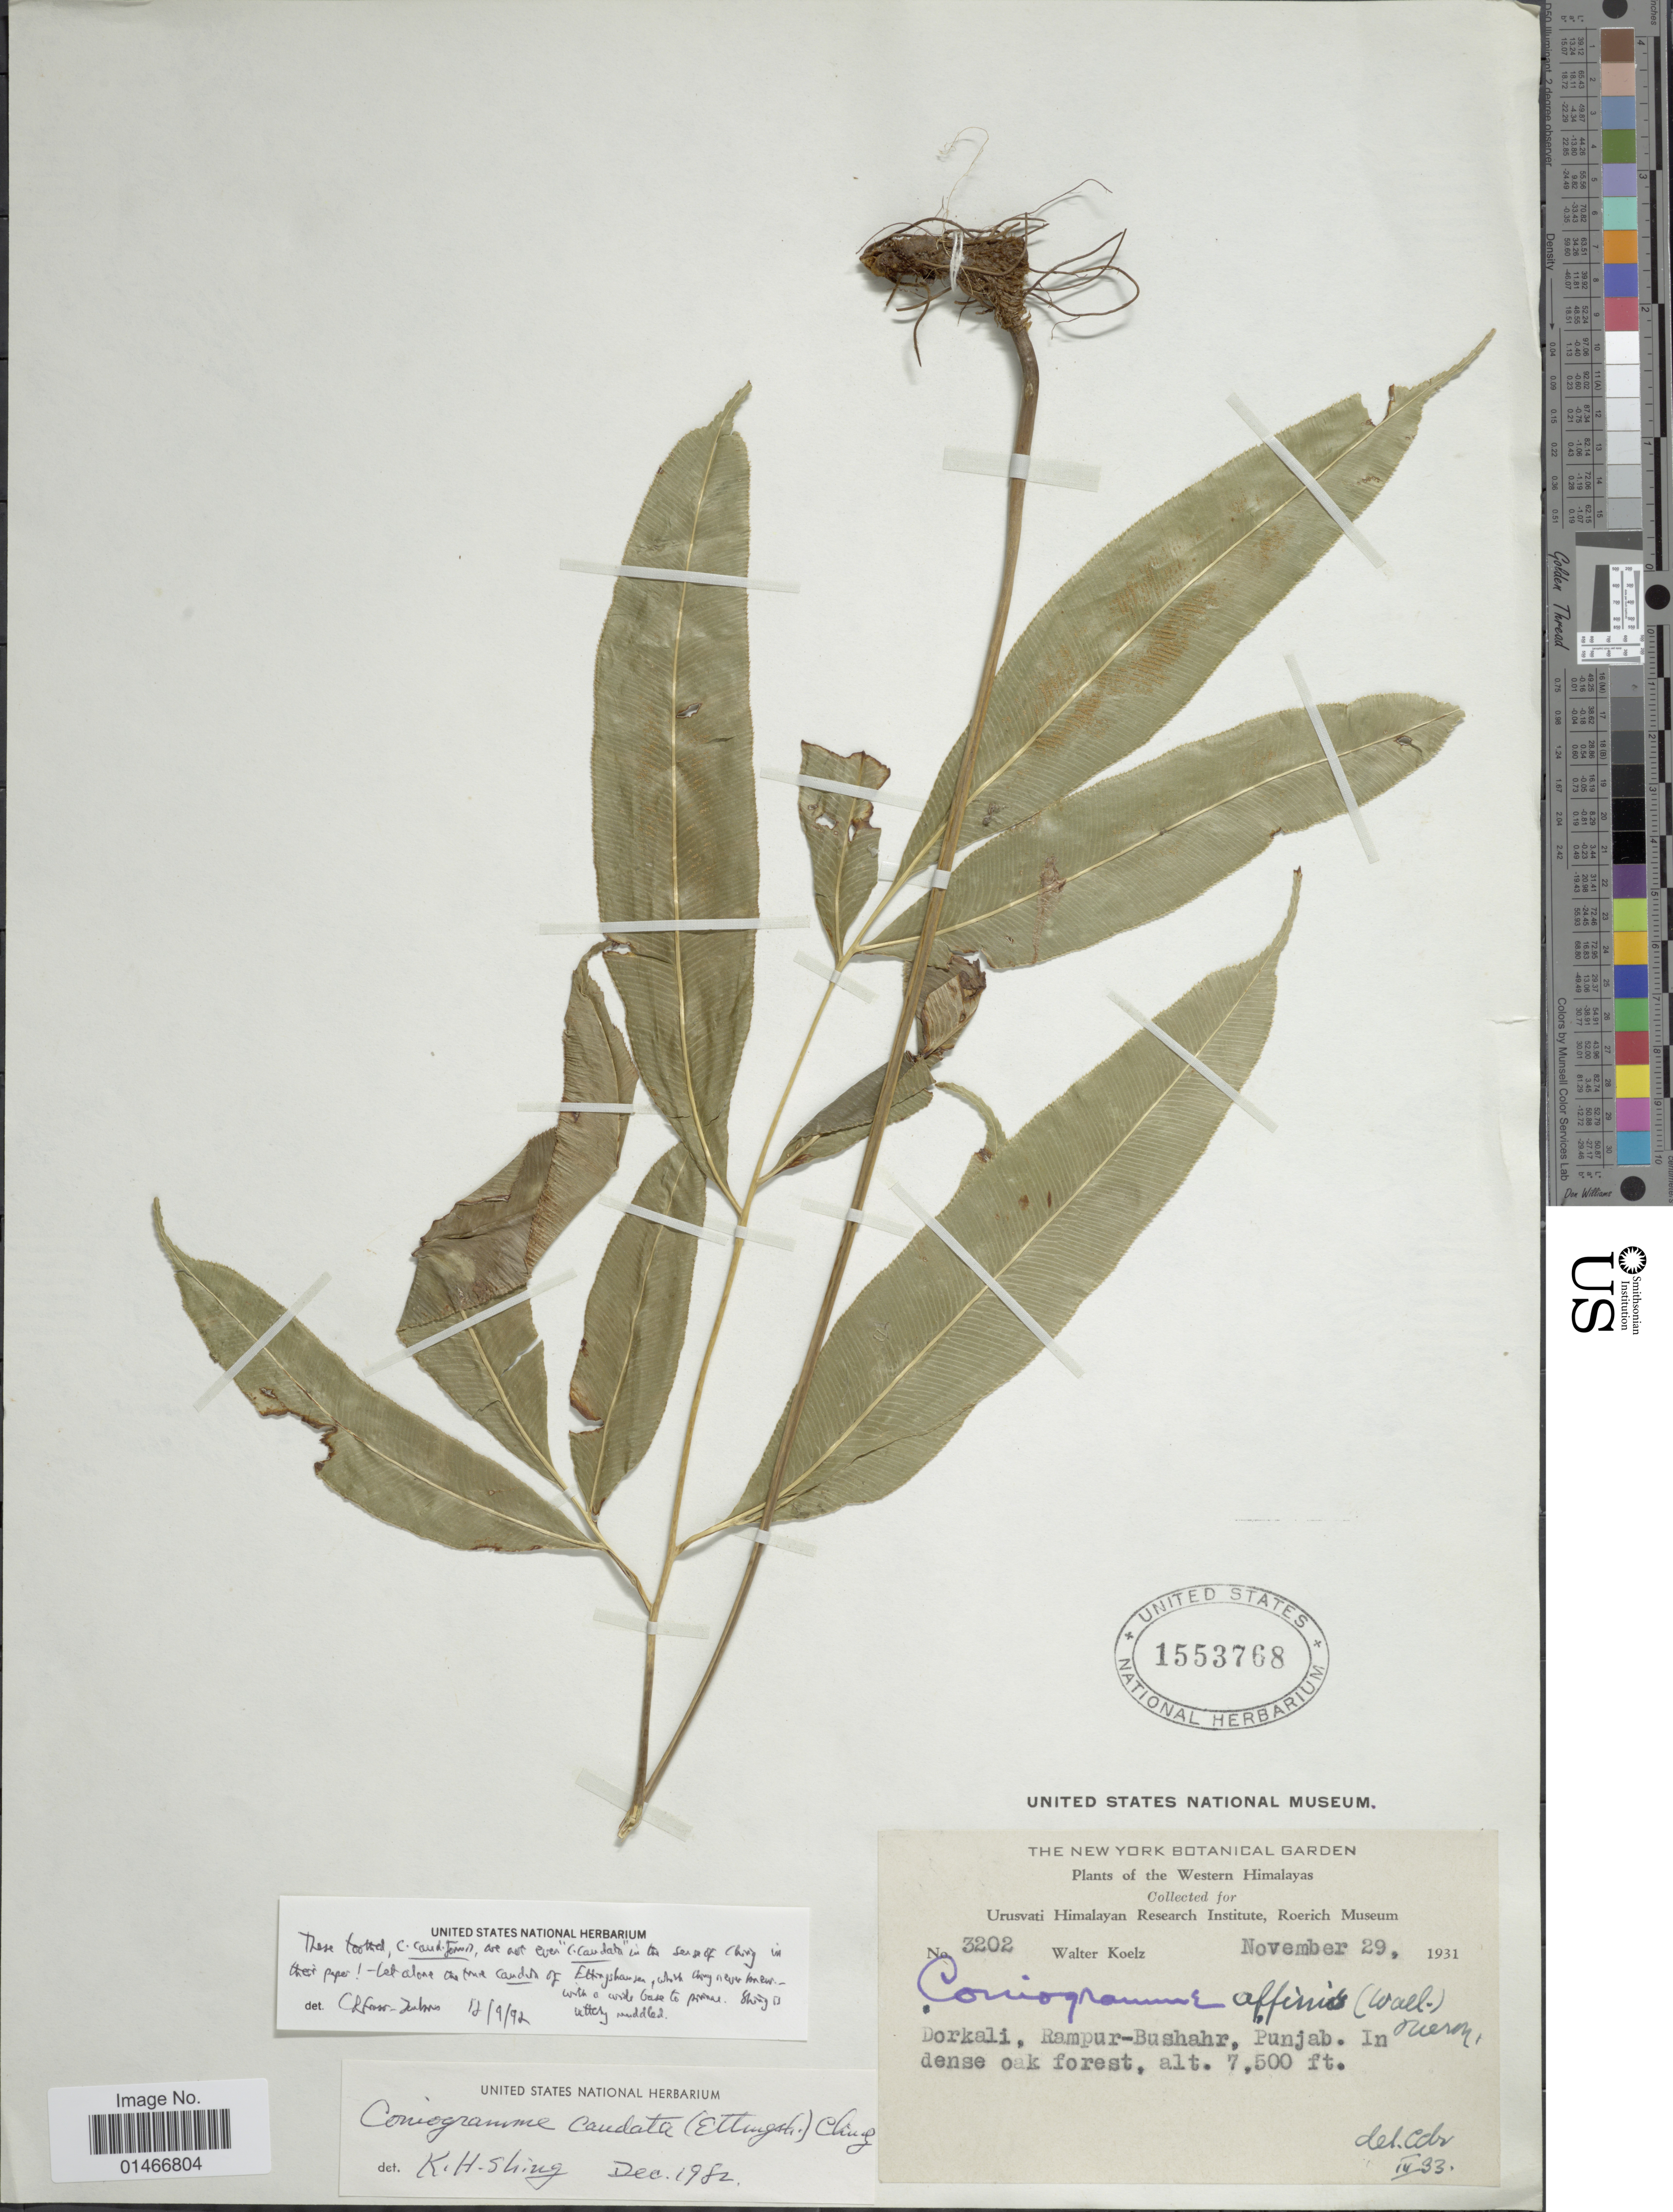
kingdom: Plantae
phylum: Tracheophyta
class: Polypodiopsida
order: Polypodiales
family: Pteridaceae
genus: Coniogramme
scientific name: Coniogramme caudiformis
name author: Ching & K.H. Shing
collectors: W. N. Koelz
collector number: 3202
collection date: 1931-11-29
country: India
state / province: Punjab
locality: Western Himalayas, Dorkali, Rampur-Bushahr.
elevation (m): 2286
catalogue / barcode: US 1553768